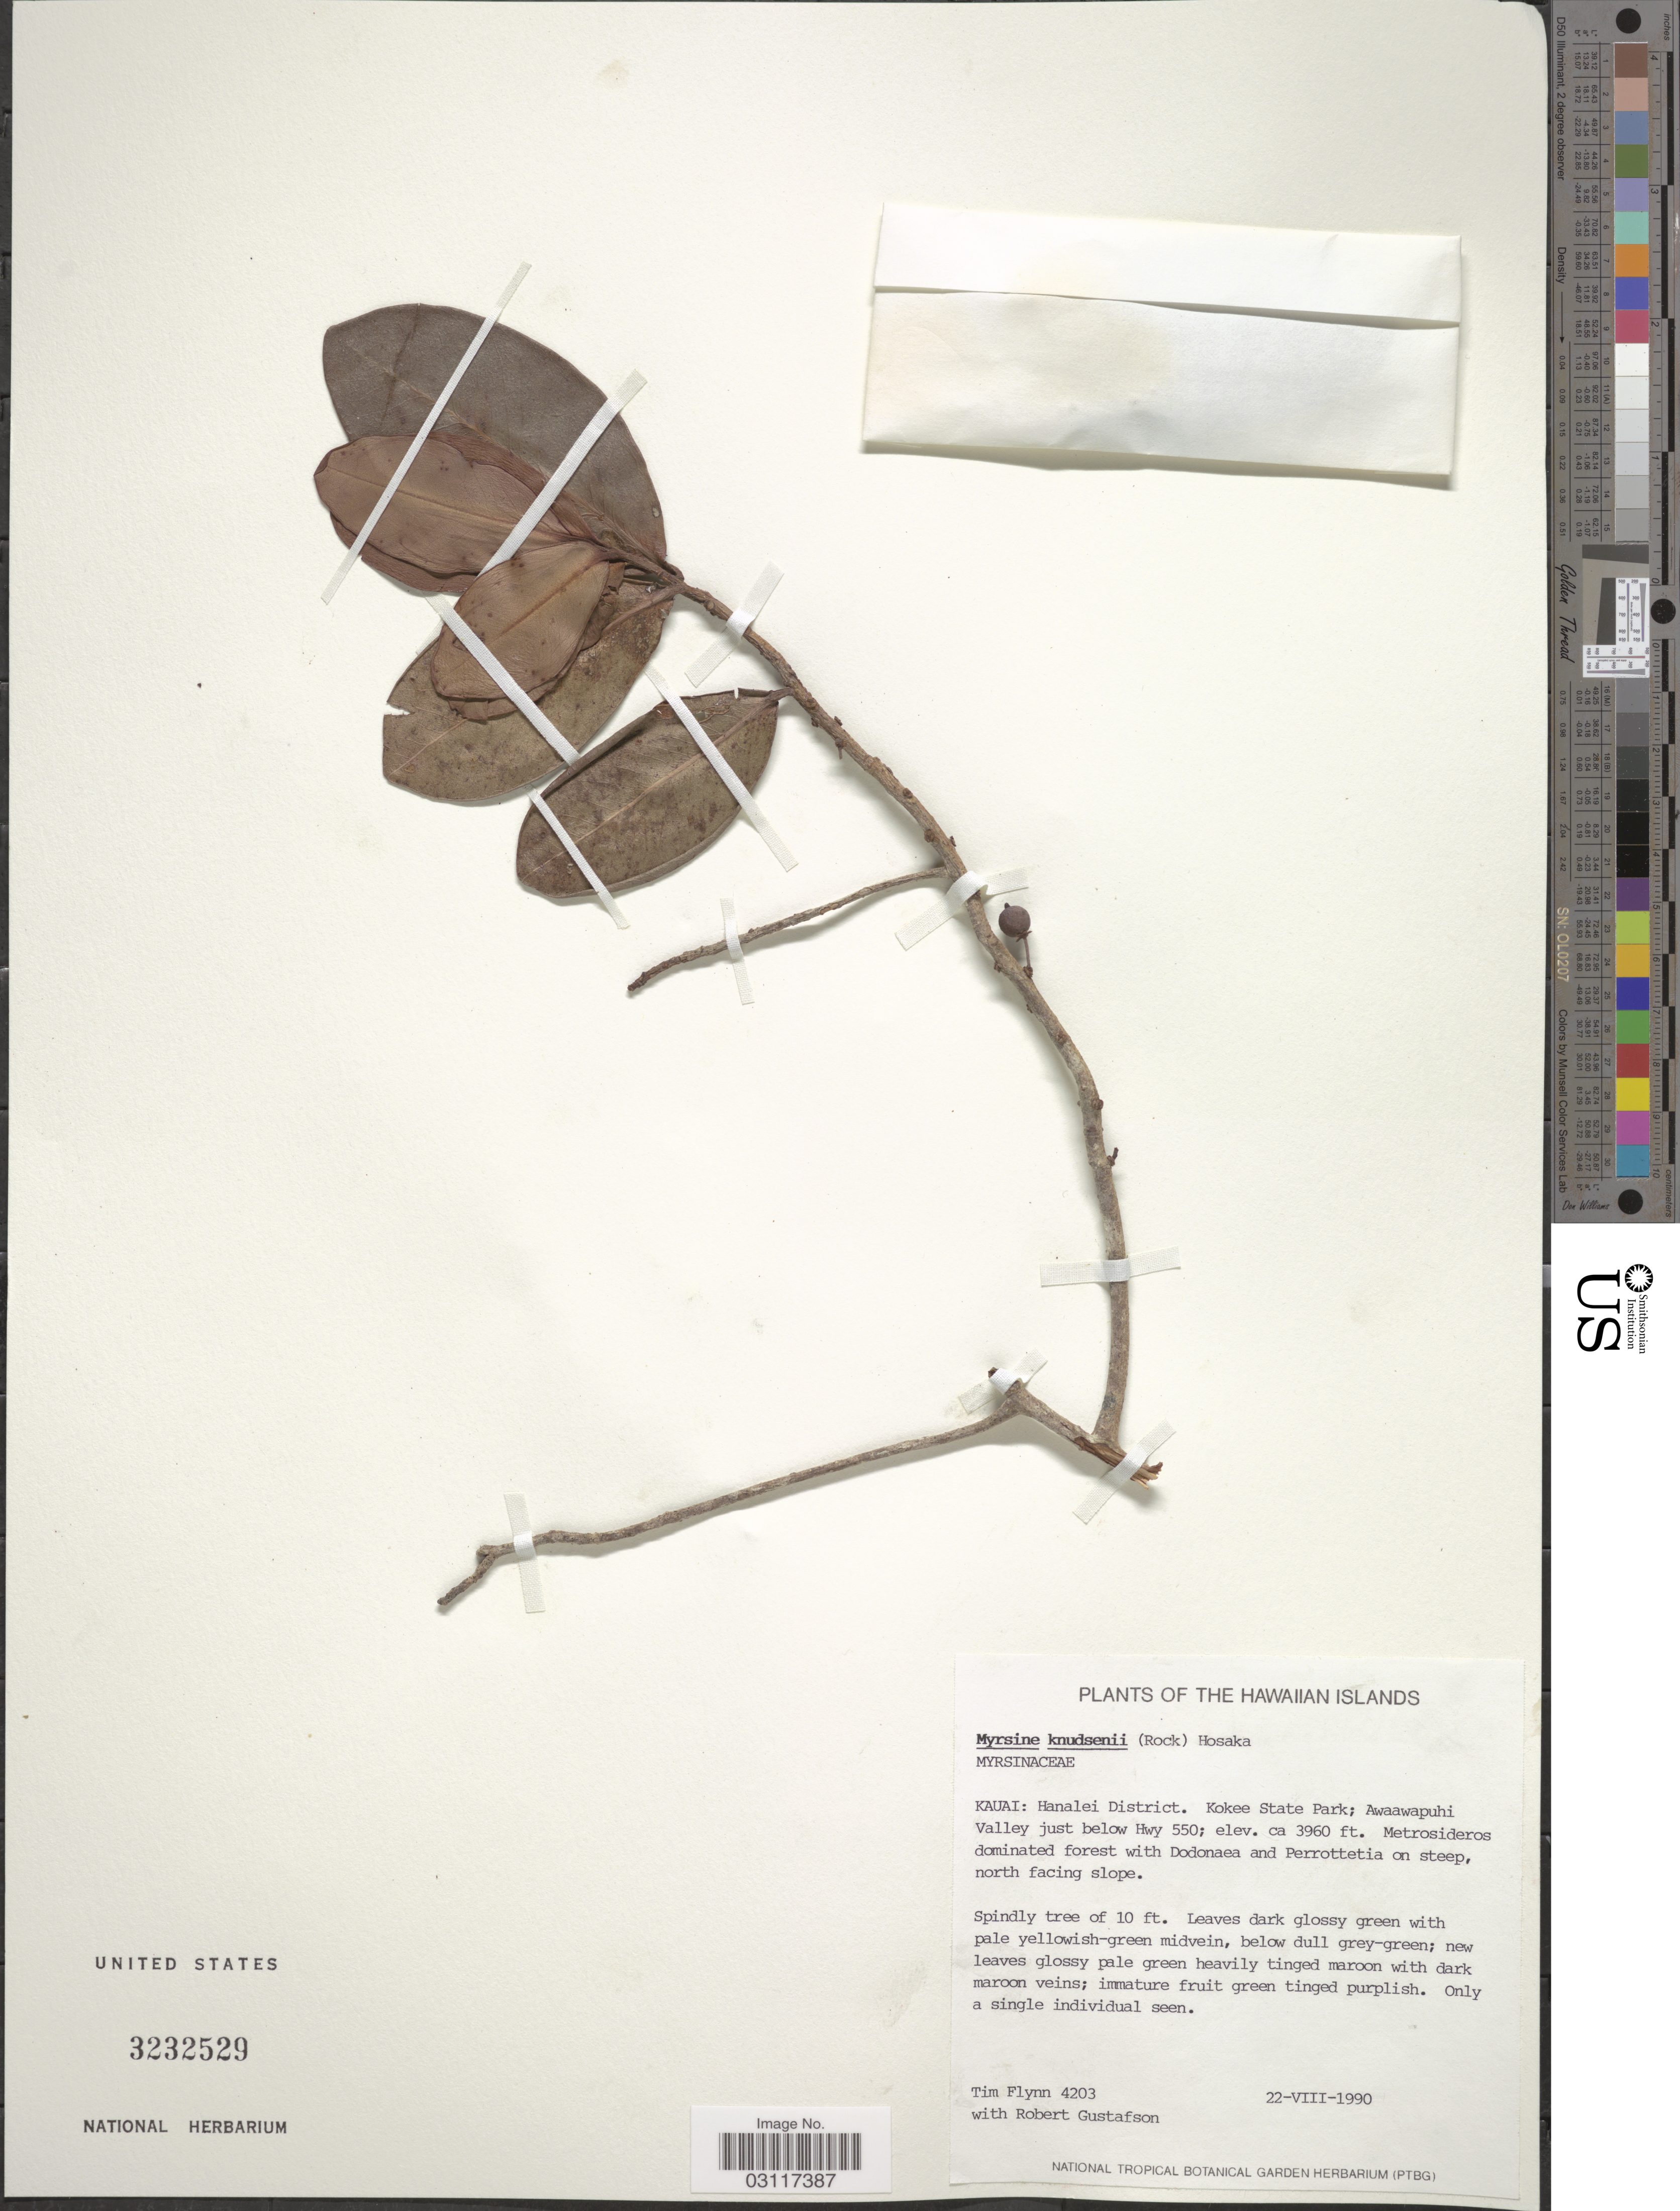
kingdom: Plantae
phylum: Tracheophyta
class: Magnoliopsida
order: Ericales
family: Primulaceae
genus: Myrsine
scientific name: Myrsine knudsenii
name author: (Rock) Hosaka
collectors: T. Flynn & R. Gustafson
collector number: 4203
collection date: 1990-08-22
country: United States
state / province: Hawaii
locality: Hanalei District, Kokee State Park; Awaawapuhi Valley just below Hwy 550.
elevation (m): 1207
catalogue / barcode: US 3232529